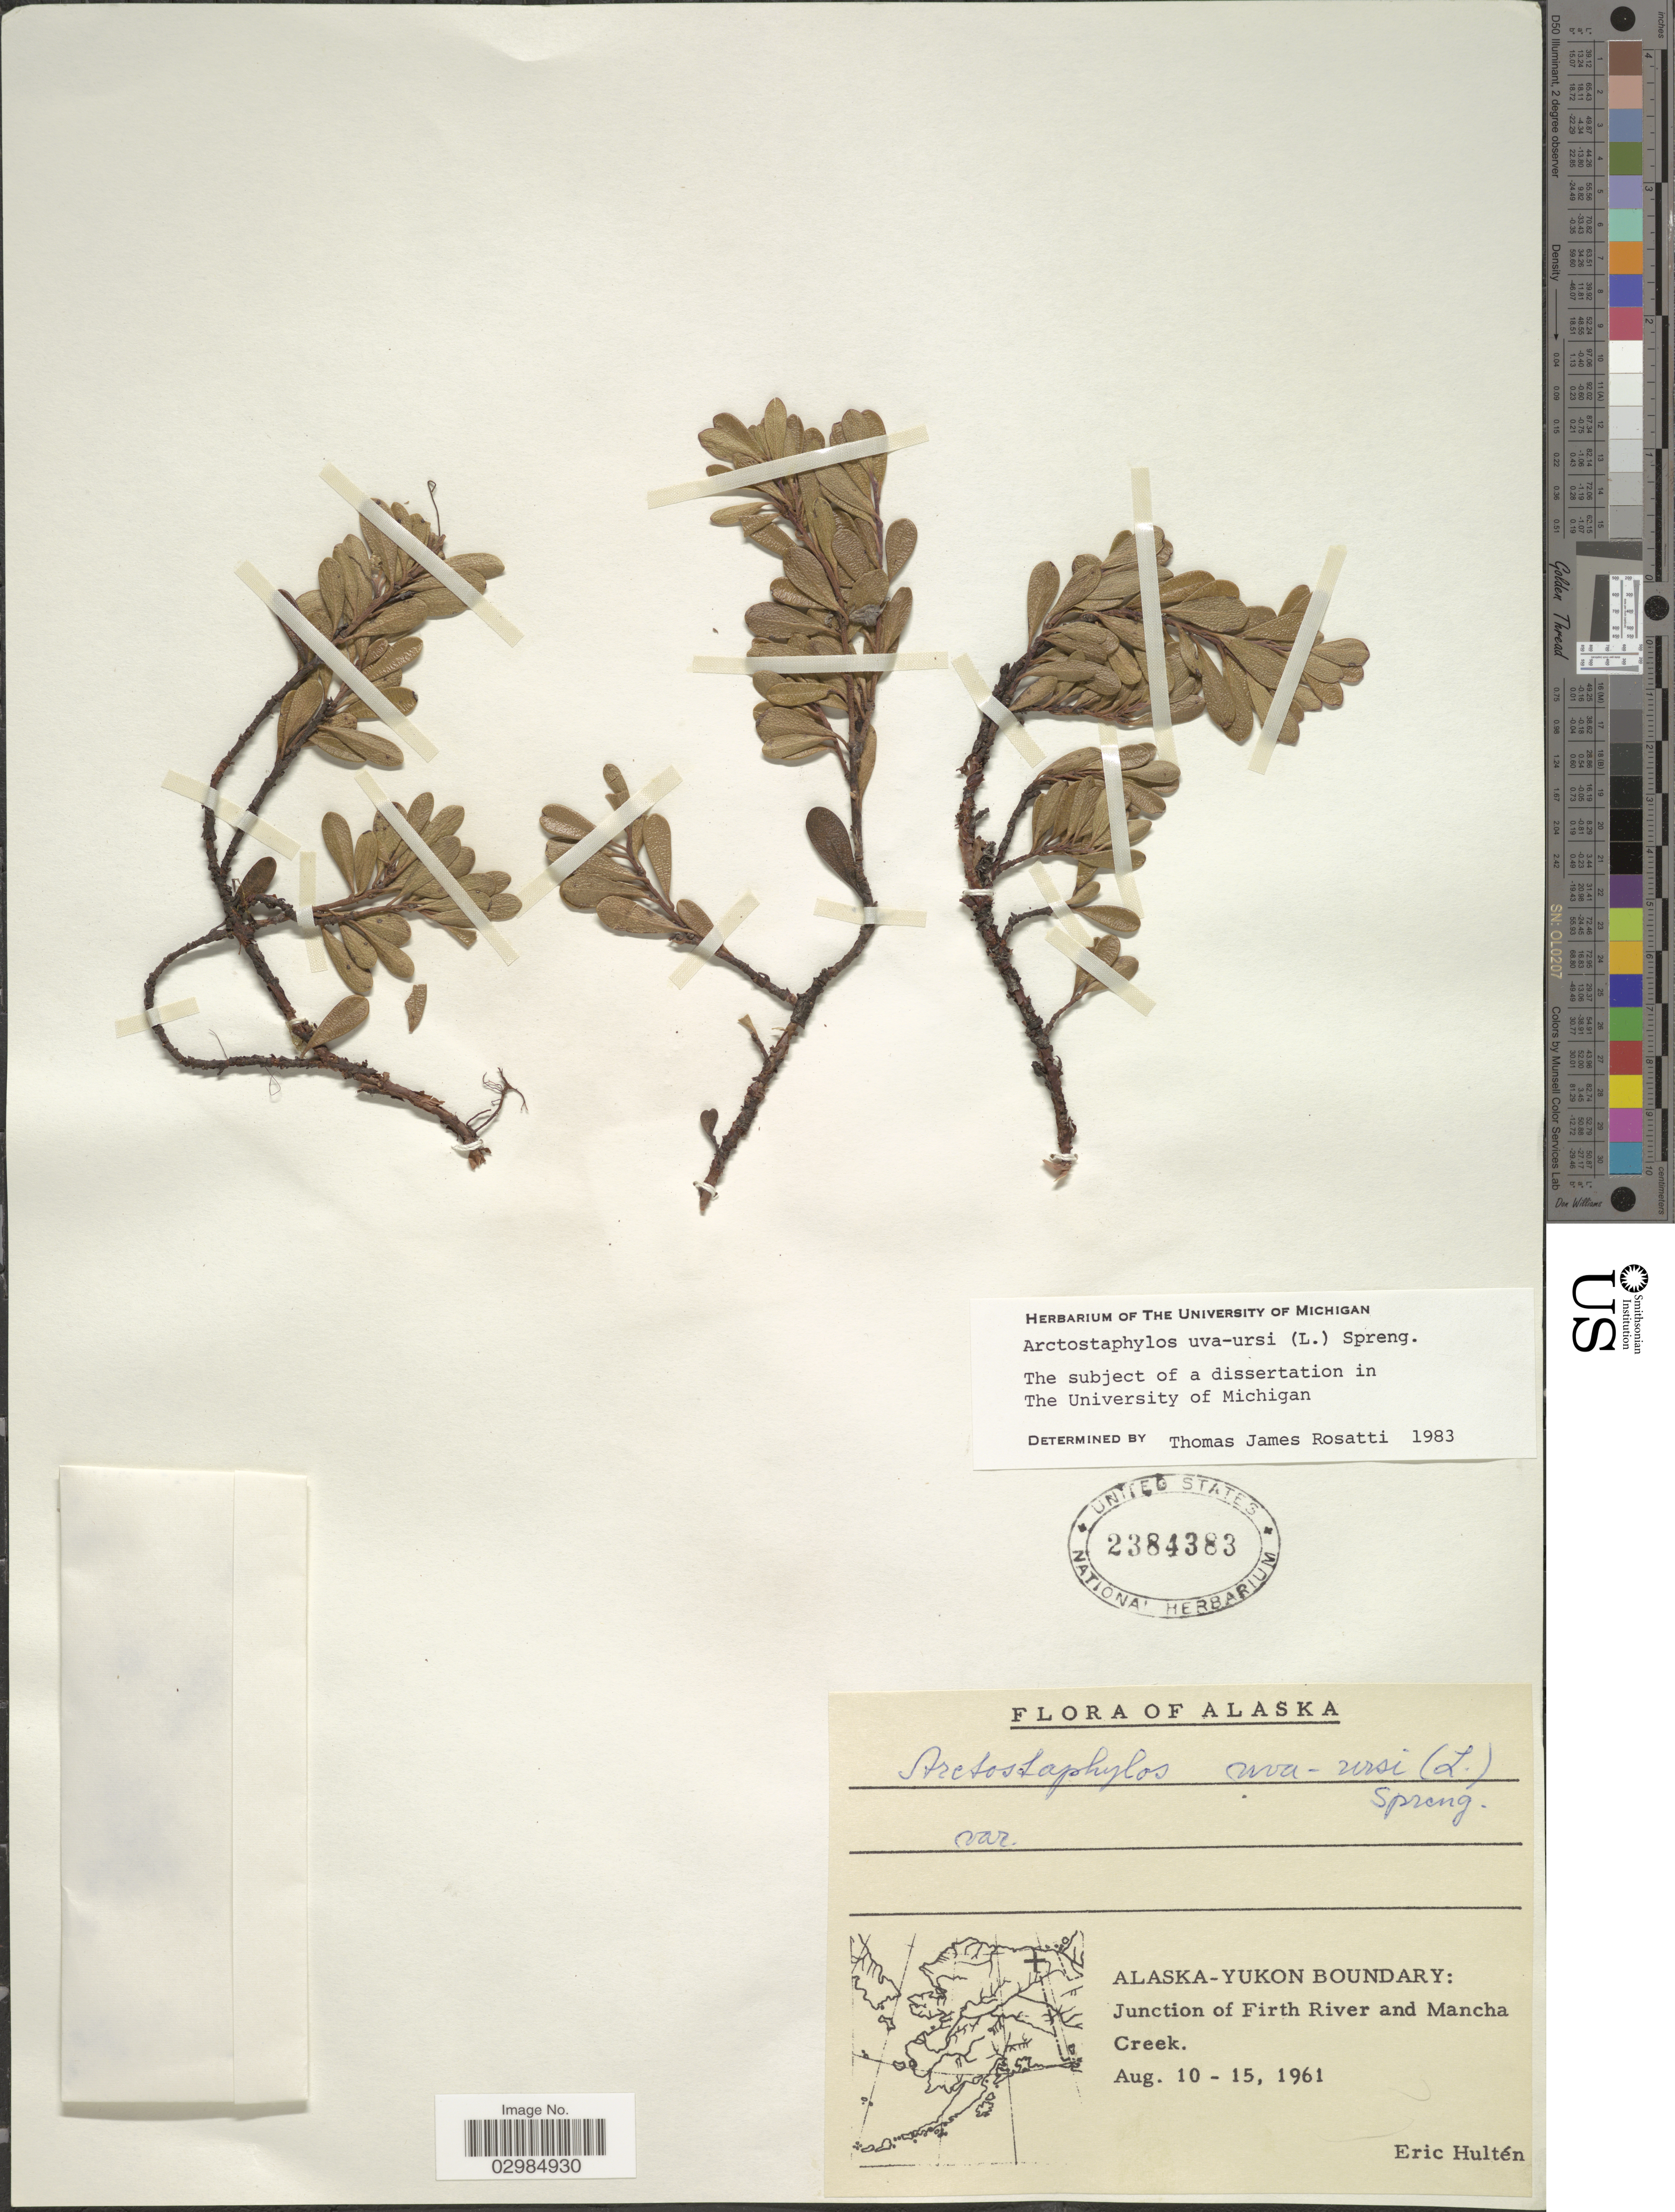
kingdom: Plantae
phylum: Tracheophyta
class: Magnoliopsida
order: Ericales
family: Ericaceae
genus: Arctostaphylos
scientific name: Arctostaphylos uva-ursi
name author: (L.) Spreng.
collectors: E. G. Hultén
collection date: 1961-08-10/1961-08-15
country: United States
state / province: Alaska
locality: Alaska-Yukon Boundary. Junction of Firth river and Mancha Creek.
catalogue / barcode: US 2384383